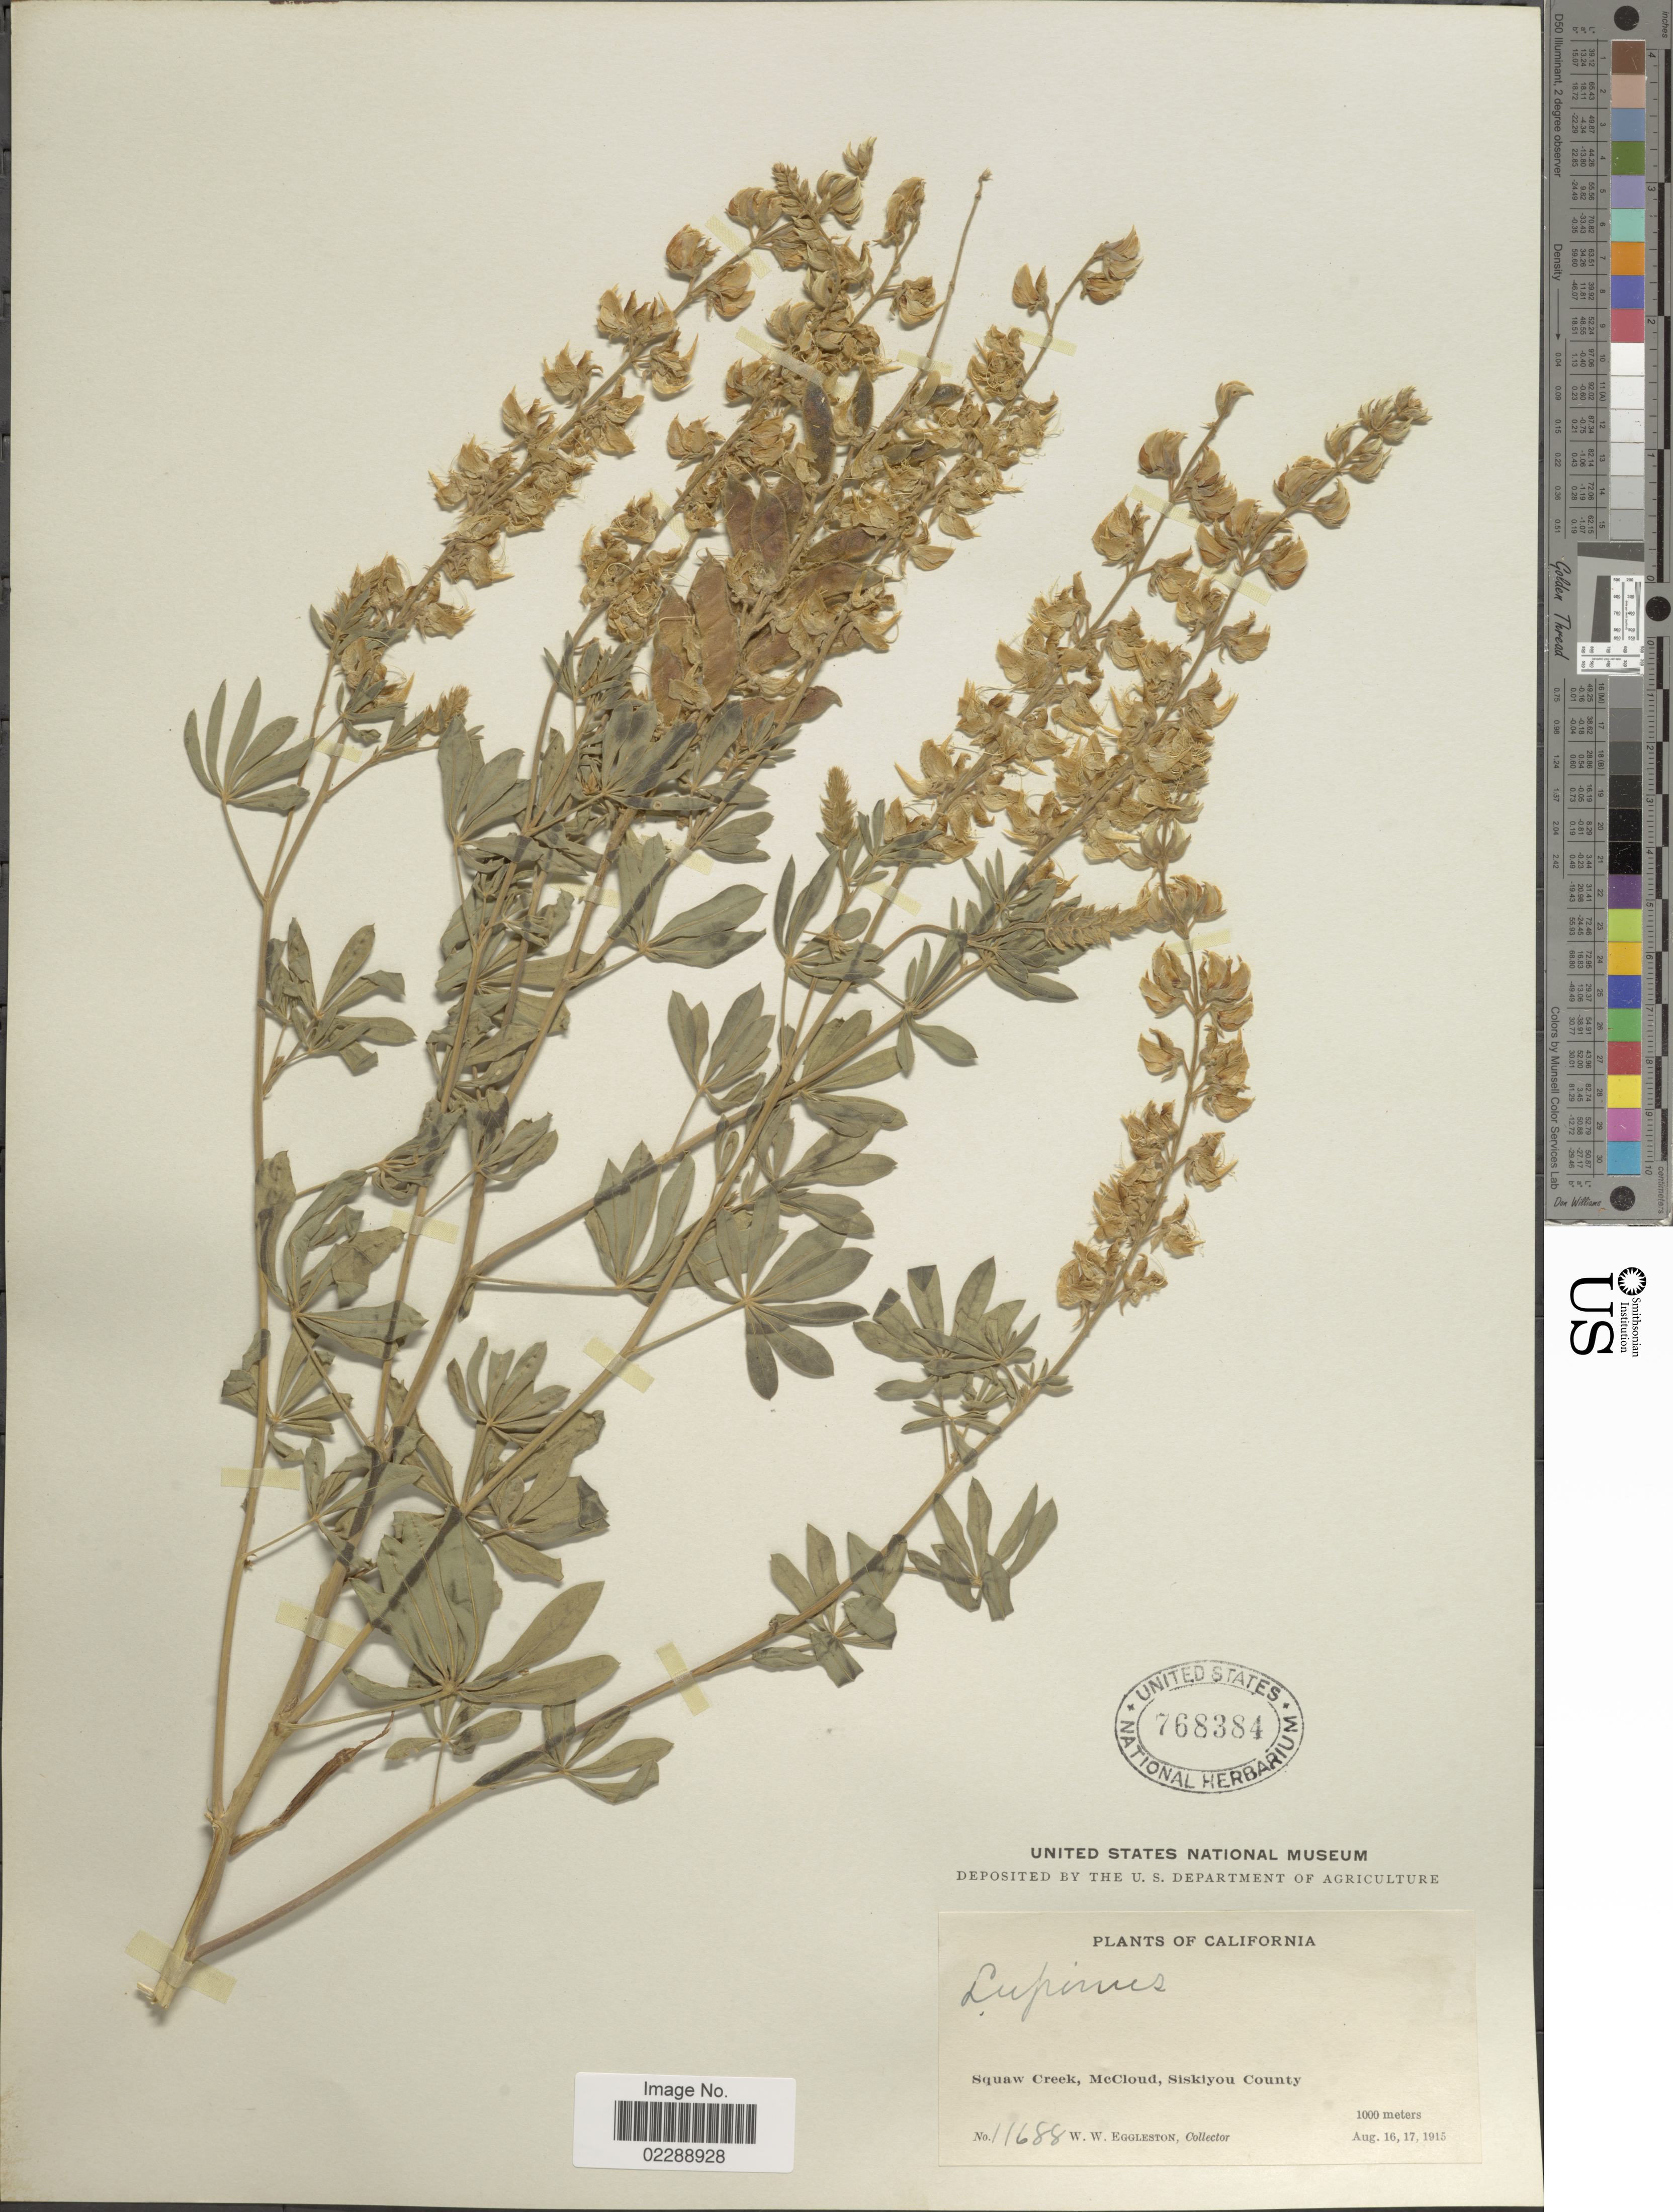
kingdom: Plantae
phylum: Tracheophyta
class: Magnoliopsida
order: Fabales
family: Fabaceae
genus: Lupinus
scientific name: Lupinus sp.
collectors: W. W. Eggleston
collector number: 11688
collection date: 1915-08-16/1915-08-17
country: United States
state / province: California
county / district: Siskiyou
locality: Squaw Creek, McCloud, Siskiyou County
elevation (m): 1000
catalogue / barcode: US 768384